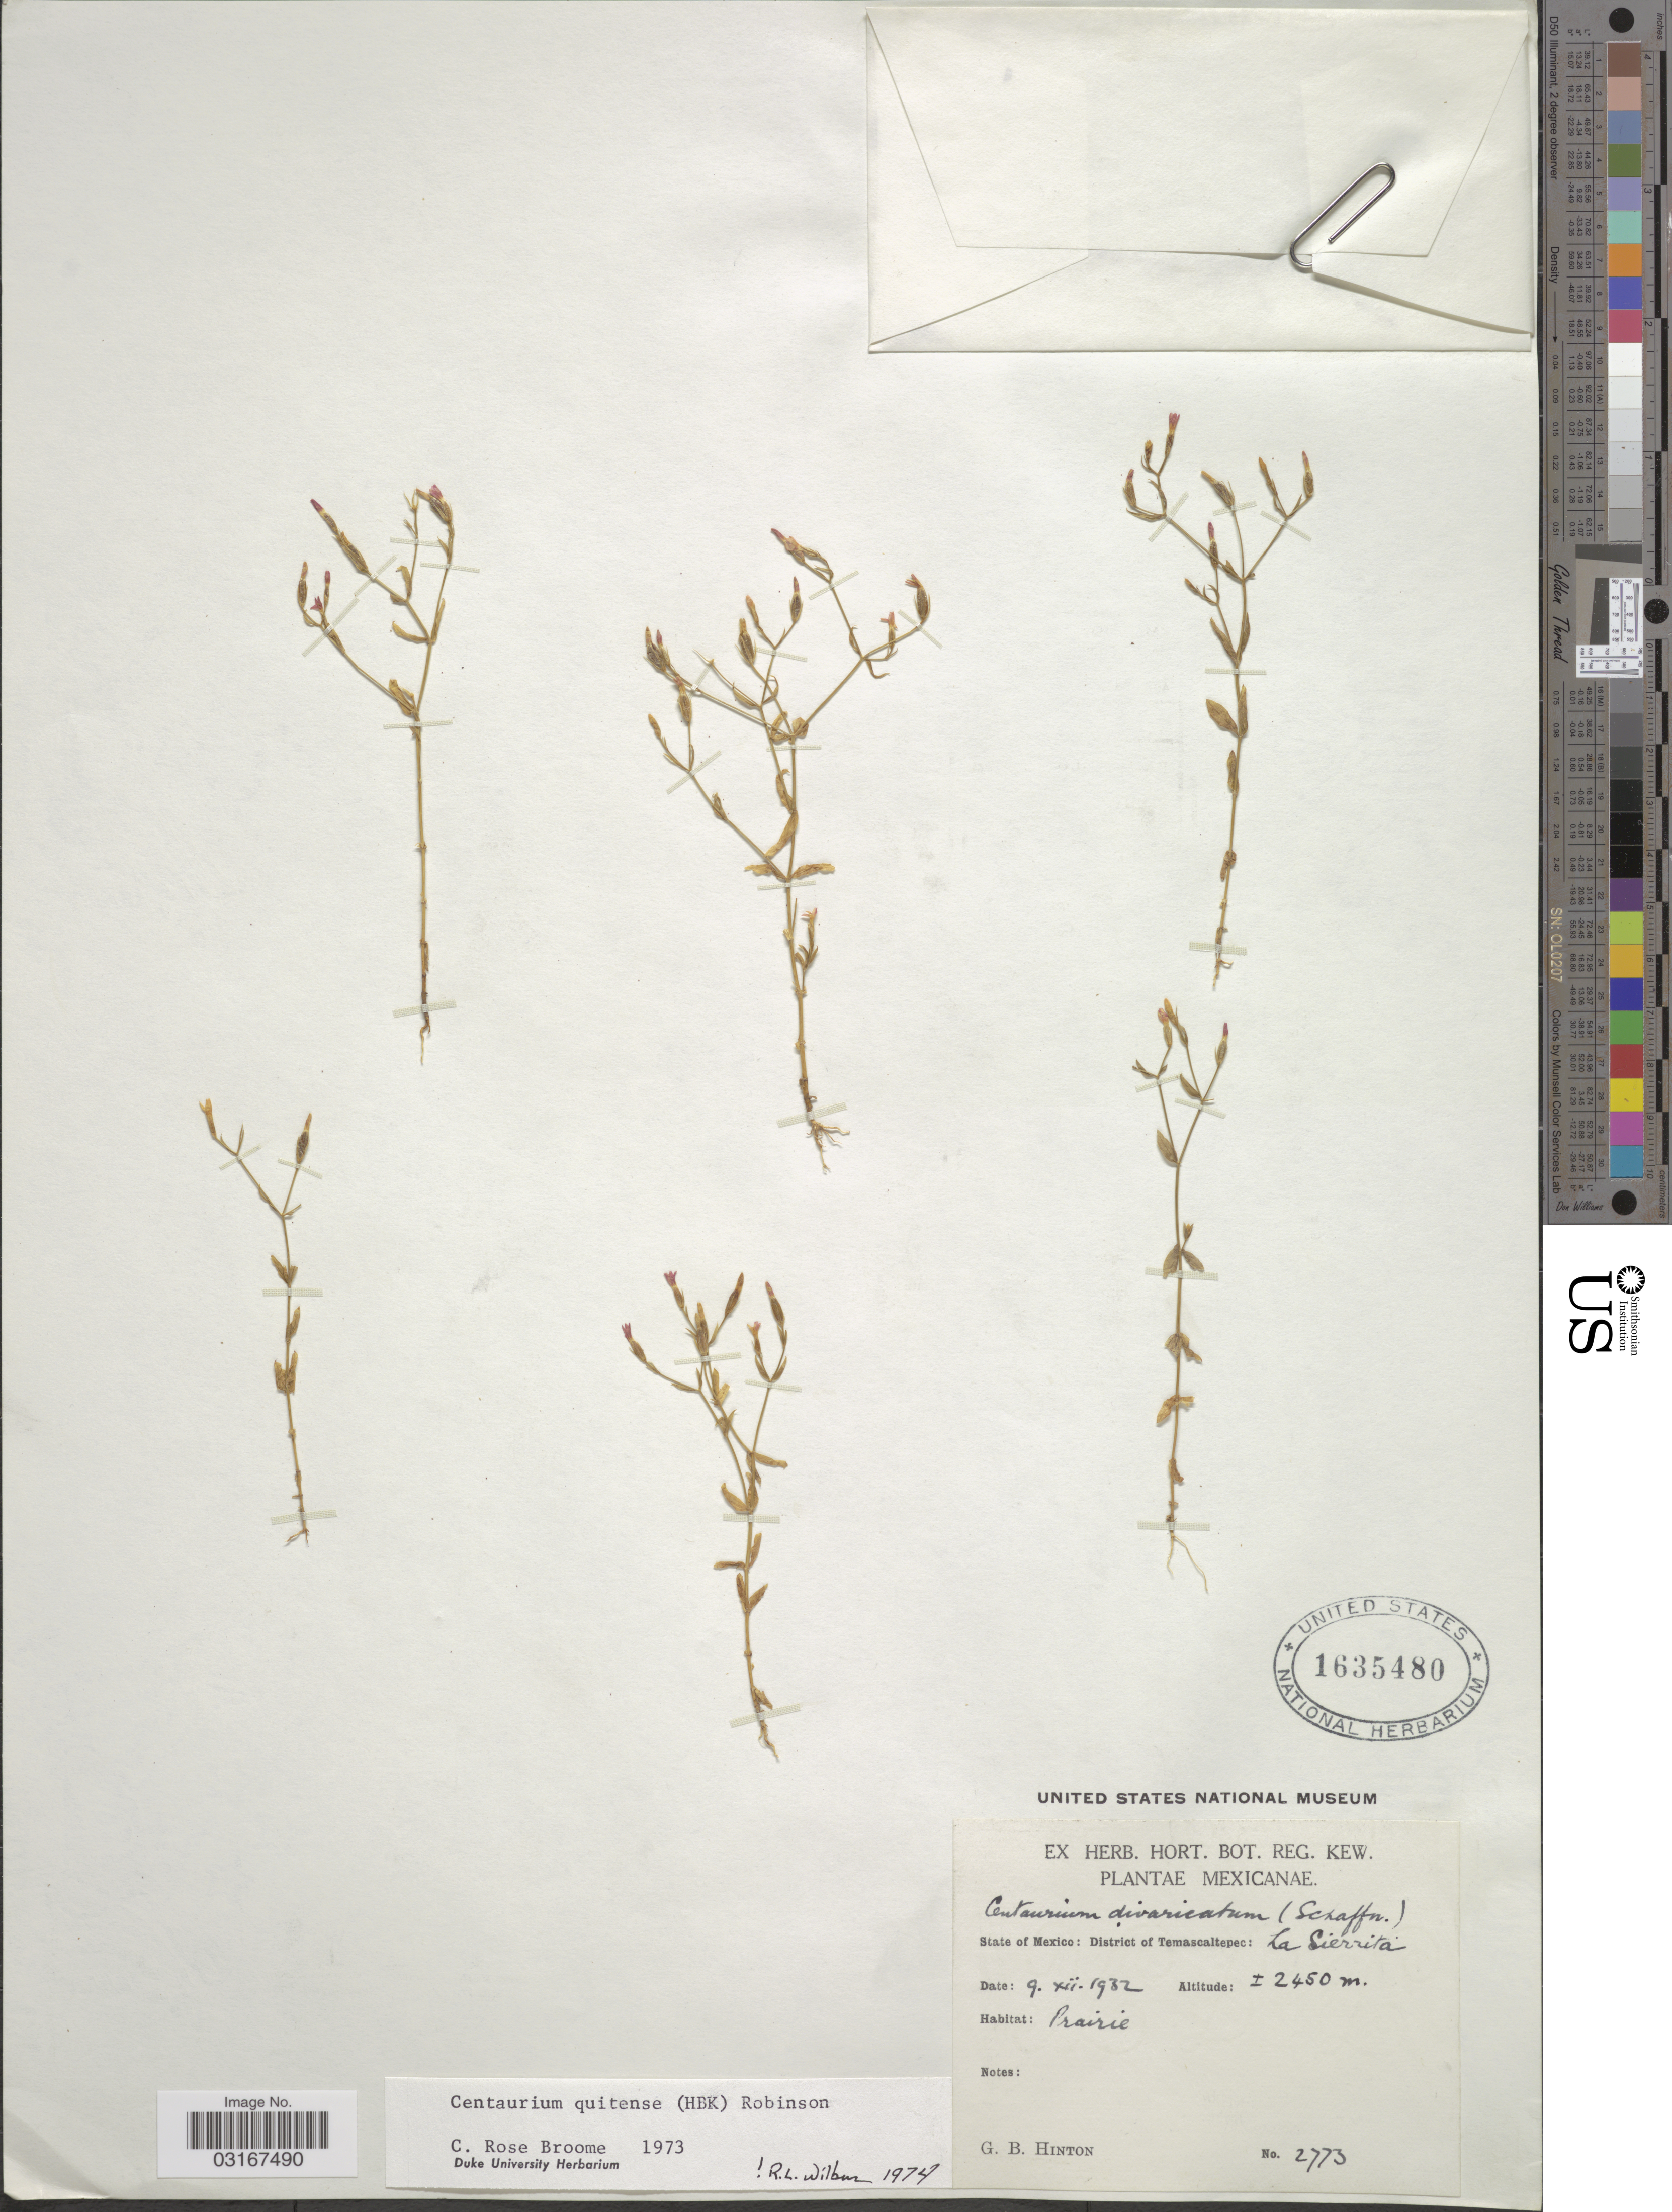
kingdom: Plantae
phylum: Tracheophyta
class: Magnoliopsida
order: Gentianales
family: Gentianaceae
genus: Centaurium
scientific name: Centaurium quitense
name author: (Kunth) B.L. Rob.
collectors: G. B. Hinton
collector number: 2773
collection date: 1932-12-09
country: Mexico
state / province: México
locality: District of Temascaltepec: La Sierrita.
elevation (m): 2450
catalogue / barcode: US 1635480